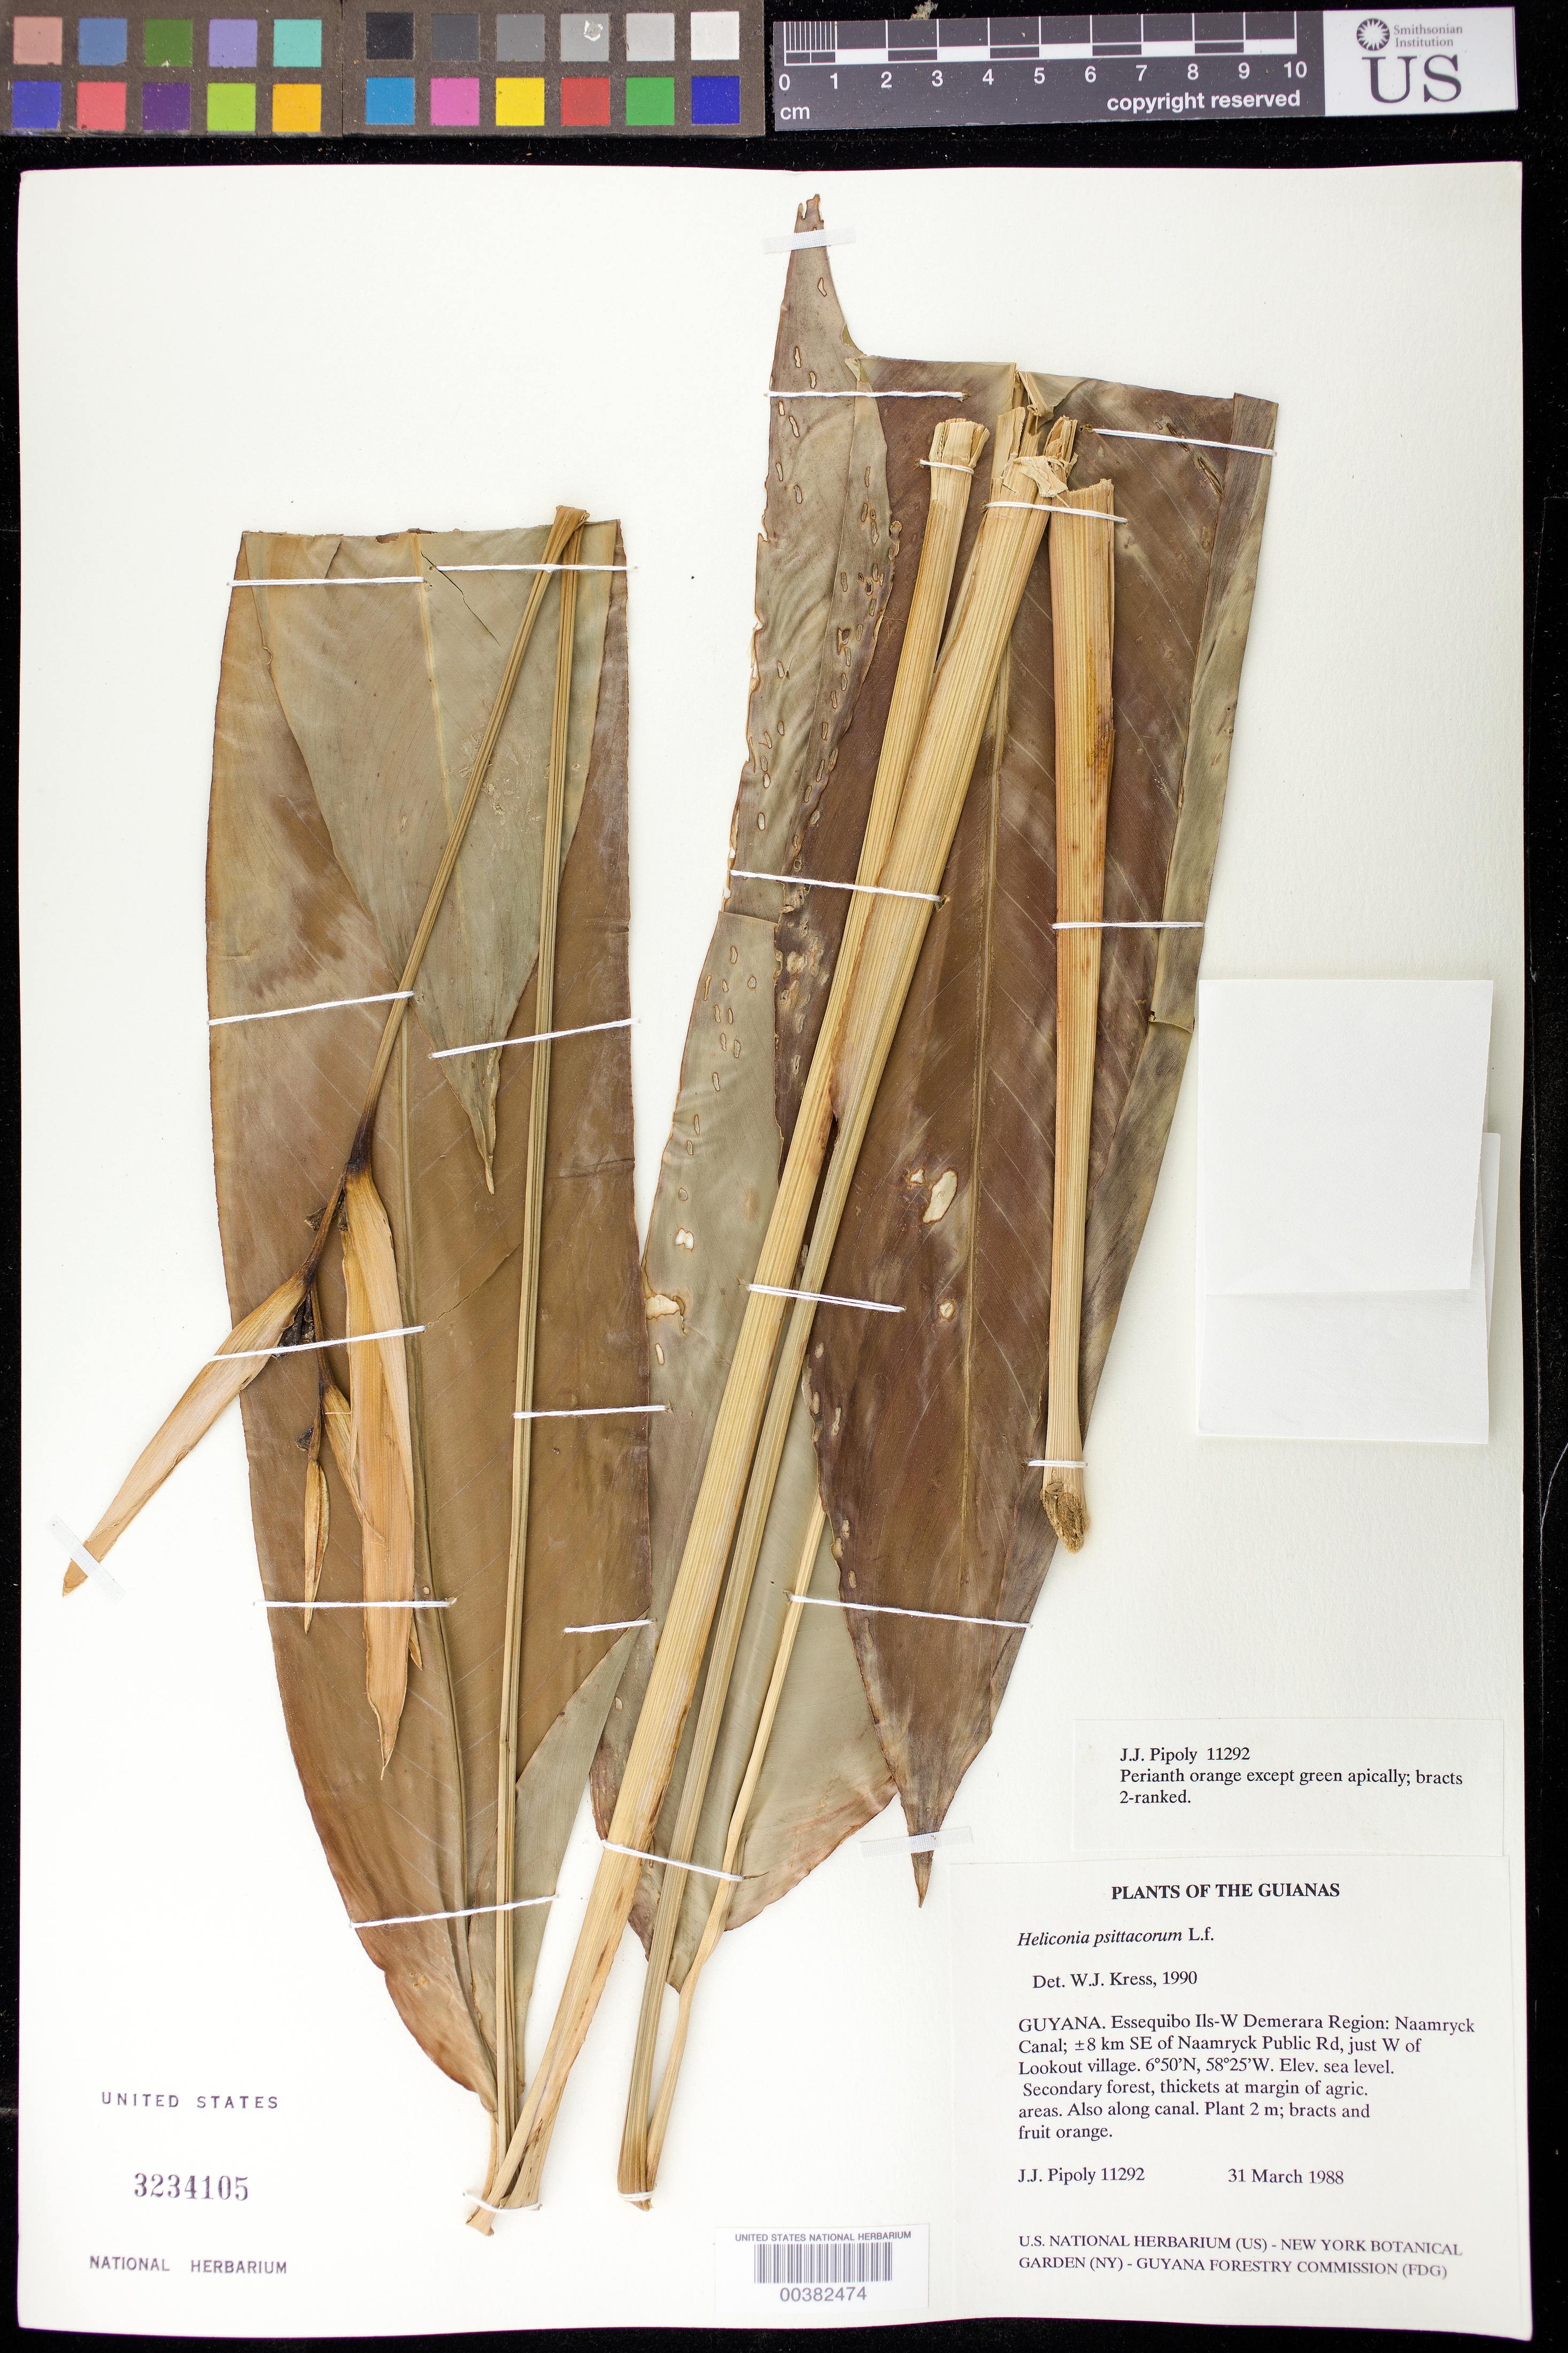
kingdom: Plantae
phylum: Tracheophyta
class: Liliopsida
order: Zingiberales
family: Heliconiaceae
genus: Heliconia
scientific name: Heliconia psittacorum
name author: L. f.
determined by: Kress, W. J., (US), Smithsonian Institution - National Museum of Natural History (UNITED STATES)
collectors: J. J. Pipoly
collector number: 11292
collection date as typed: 31 Mar 1987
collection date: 1987-03-31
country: Guyana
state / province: Essequibo Isl-W. Demerara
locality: Naamryck canal, se of naamryck public road, w of lookout village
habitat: Secondary forests, thickets at margin of agric.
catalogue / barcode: US 3234105